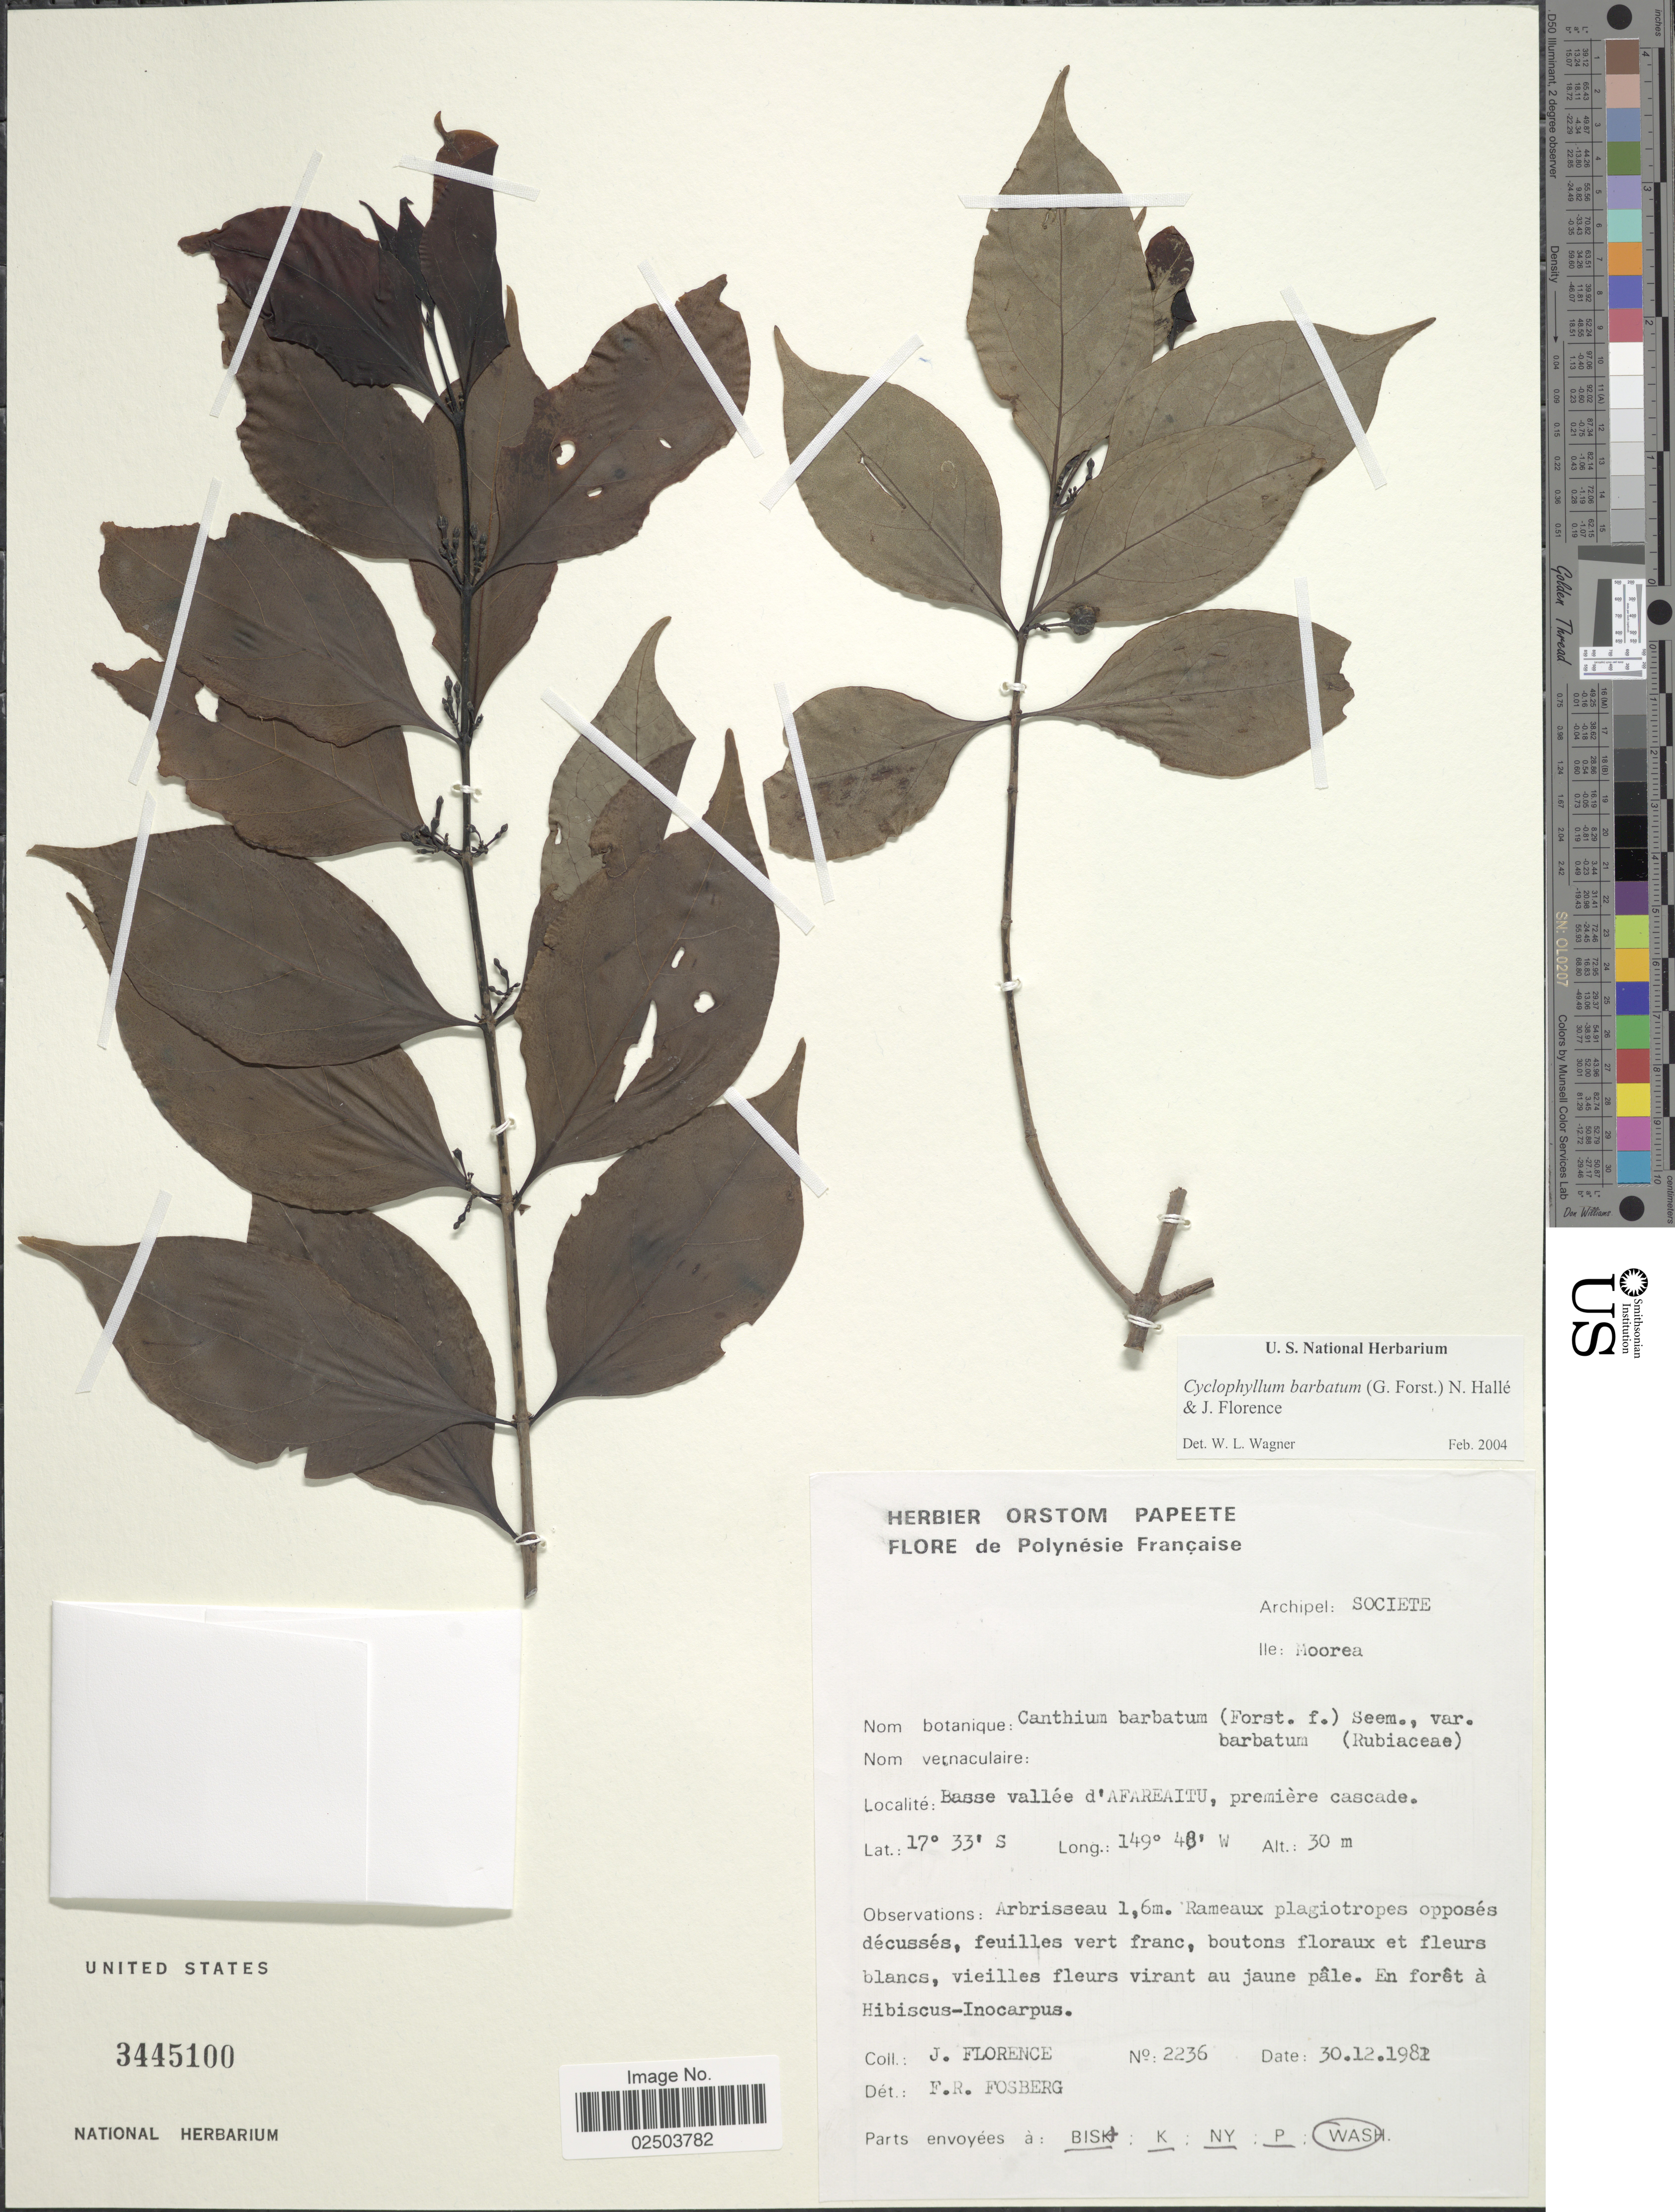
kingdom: Plantae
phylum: Tracheophyta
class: Magnoliopsida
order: Gentianales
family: Rubiaceae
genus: Cyclophyllum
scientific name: Cyclophyllum barbatum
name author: (G. Forst.) N. Hallé & J. Florence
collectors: J. Florence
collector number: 2236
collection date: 1981-12-30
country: French Polynesia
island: Moorea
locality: Archipel: Societe, Ile: Moorea. Basse vallee d'Afareaitu, premiere cascade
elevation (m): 30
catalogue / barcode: US 3445100